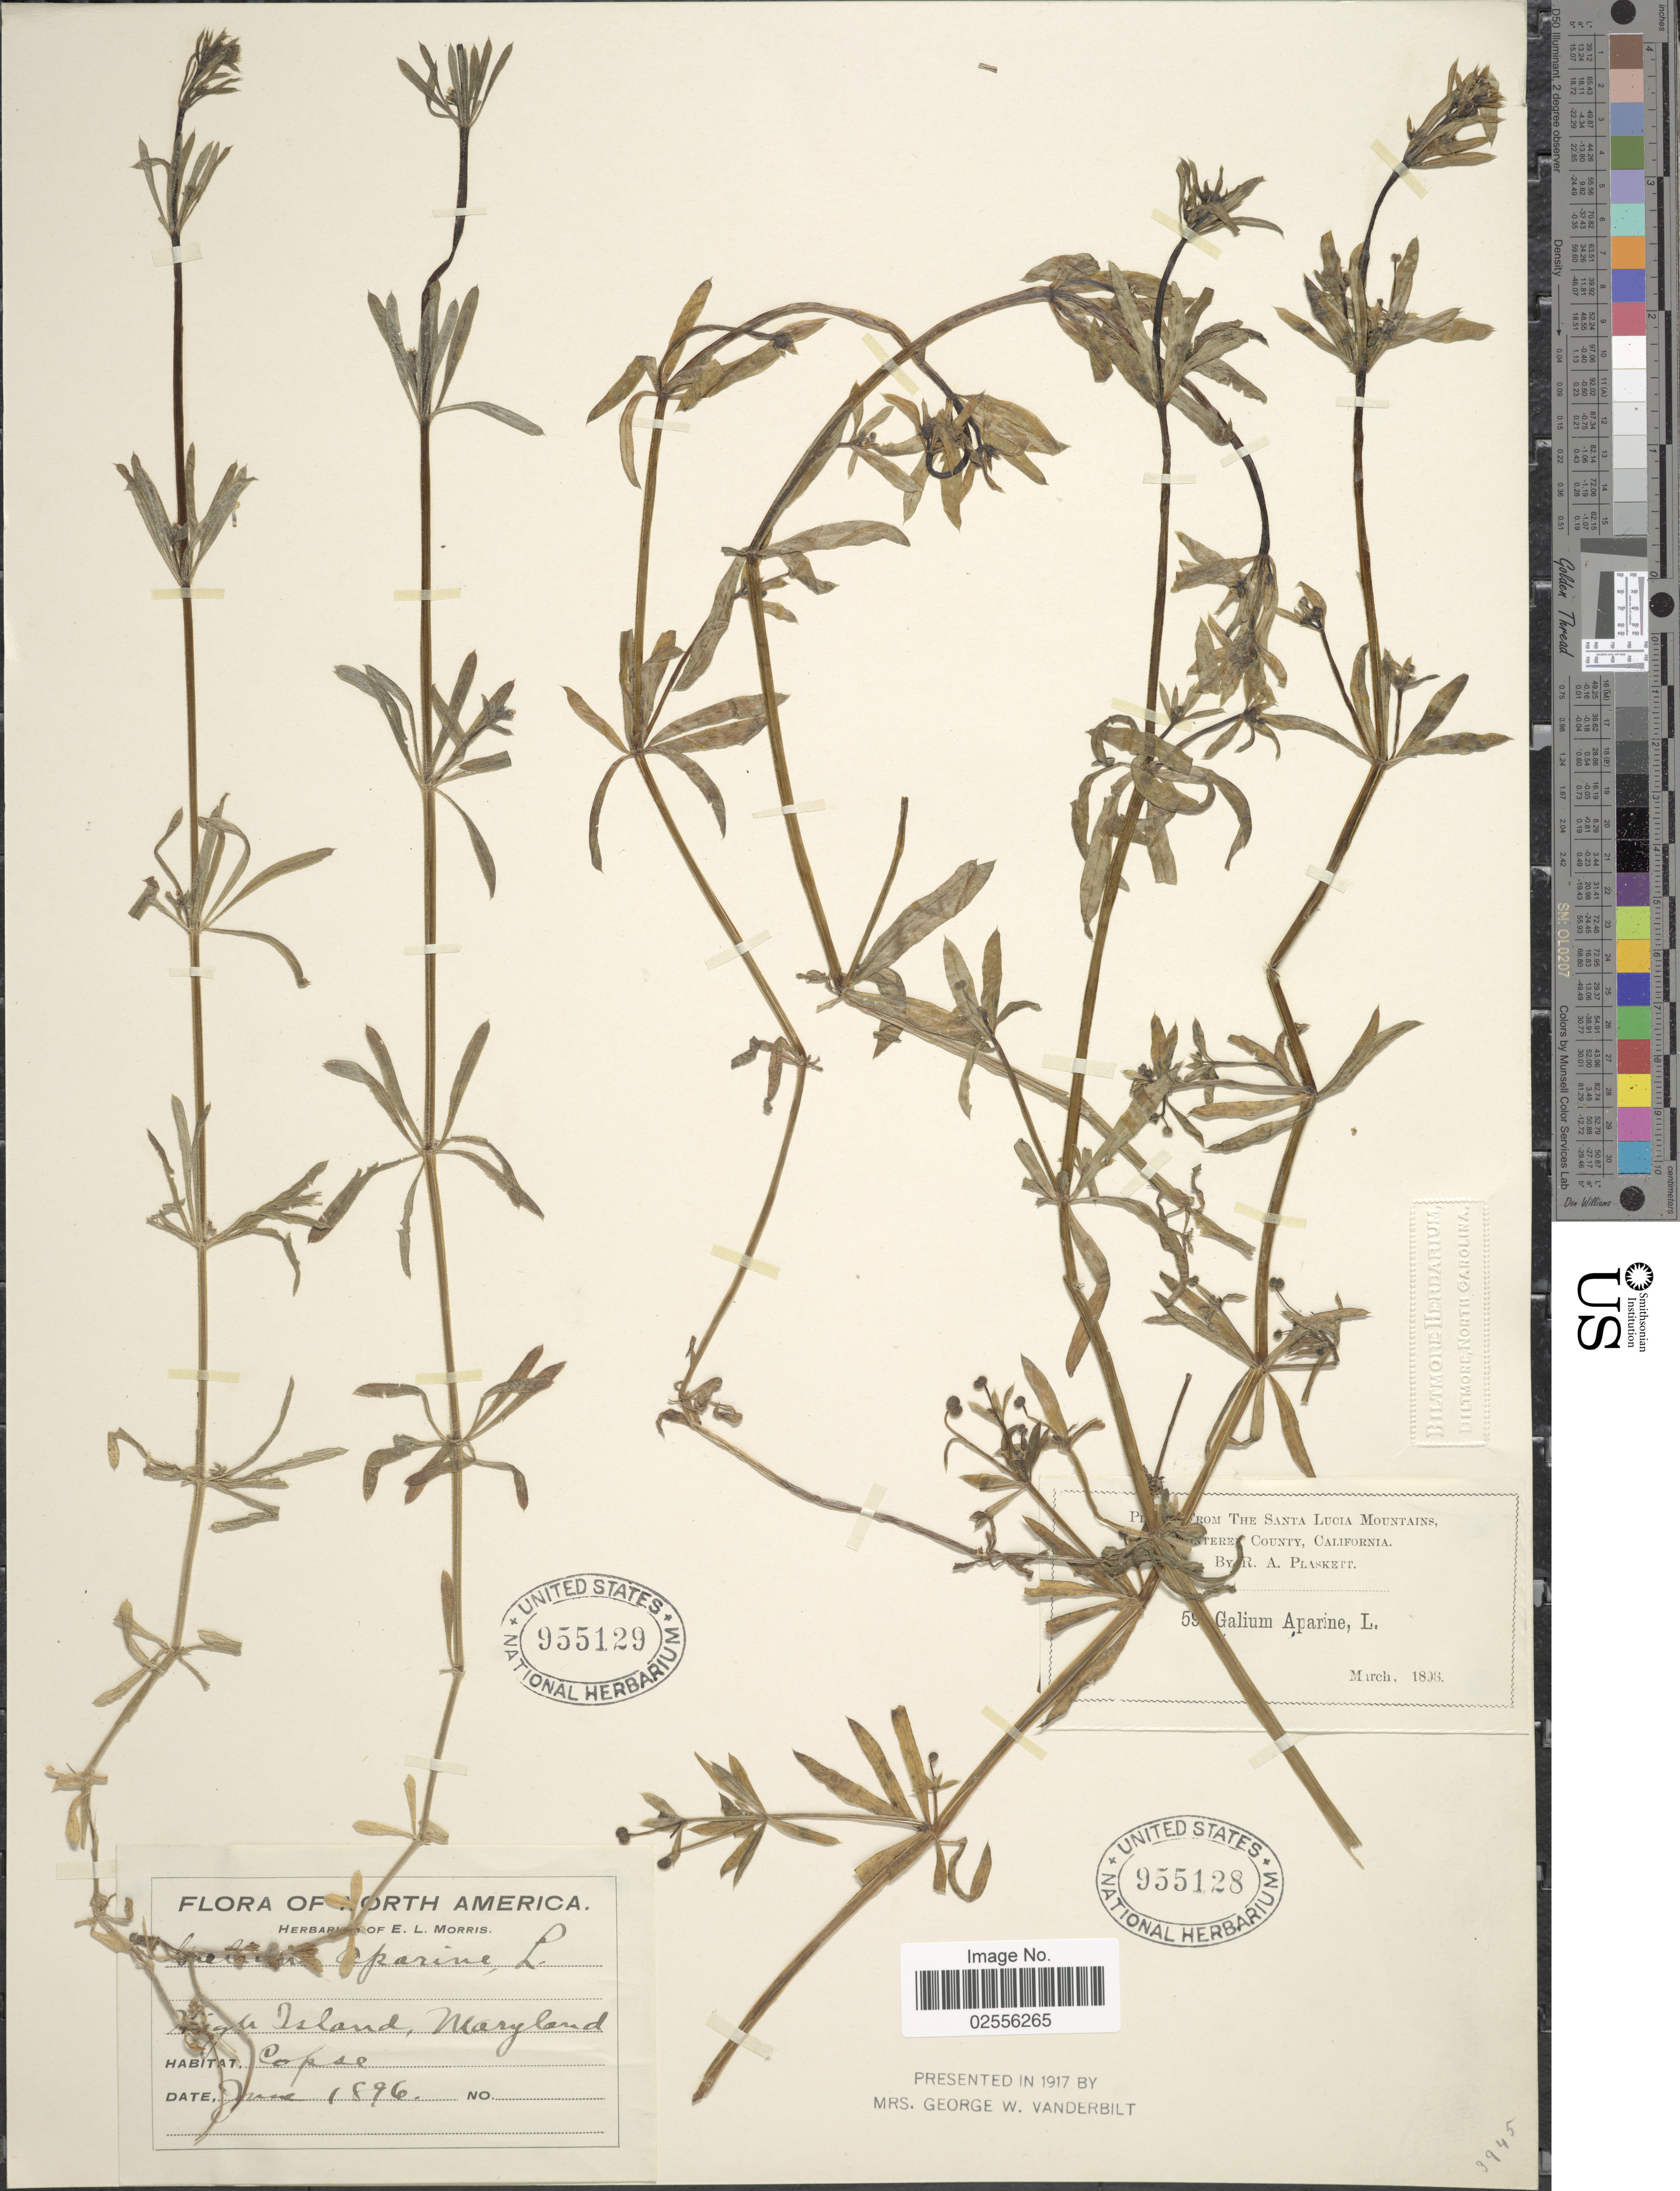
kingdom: Plantae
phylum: Tracheophyta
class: Magnoliopsida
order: Gentianales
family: Rubiaceae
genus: Galium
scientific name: Galium aparine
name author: L.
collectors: ex herb. E.L. Morris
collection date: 1896-06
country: United States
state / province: Maryland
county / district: Montgomery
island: High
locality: High Island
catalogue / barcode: US 955129-2